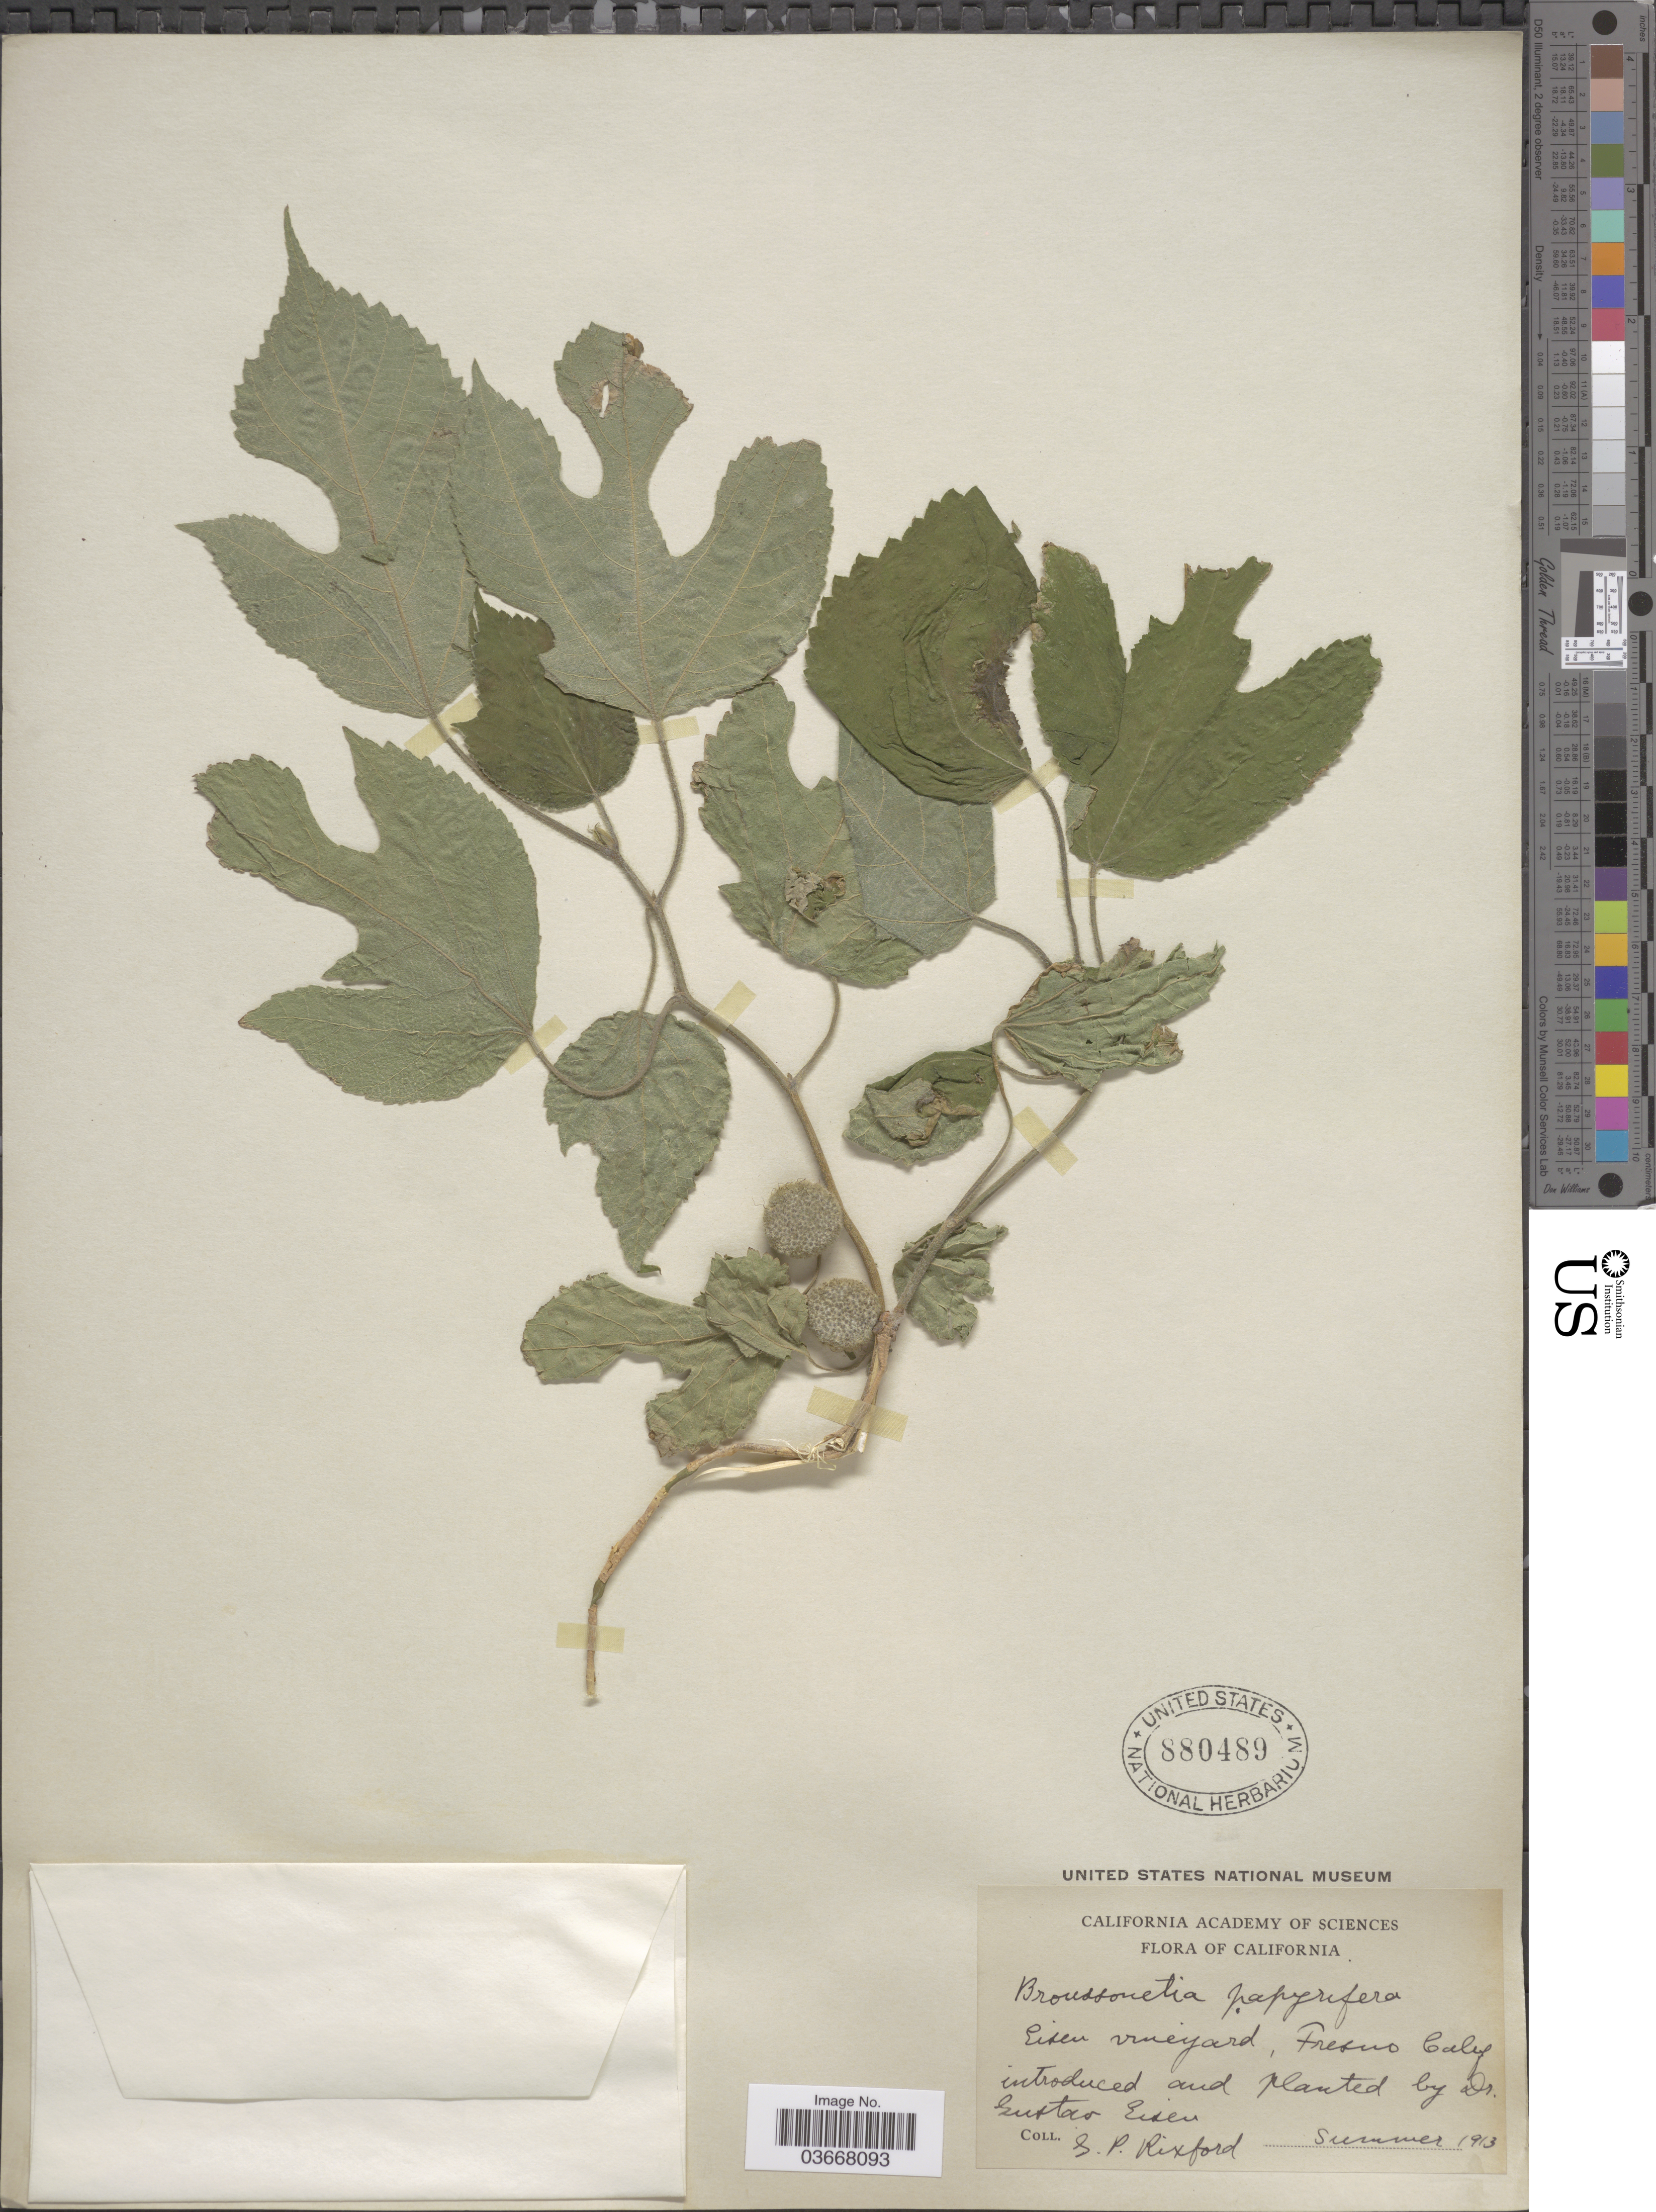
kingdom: Plantae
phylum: Tracheophyta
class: Magnoliopsida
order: Rosales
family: Moraceae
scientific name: Broussoneta papyrifera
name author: (L.) L'Hér. ex Vent.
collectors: G. Rixford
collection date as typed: Summer 1913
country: United States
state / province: California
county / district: Fresno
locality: Eisen vineyard, Fresno Calif.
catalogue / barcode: US 880489